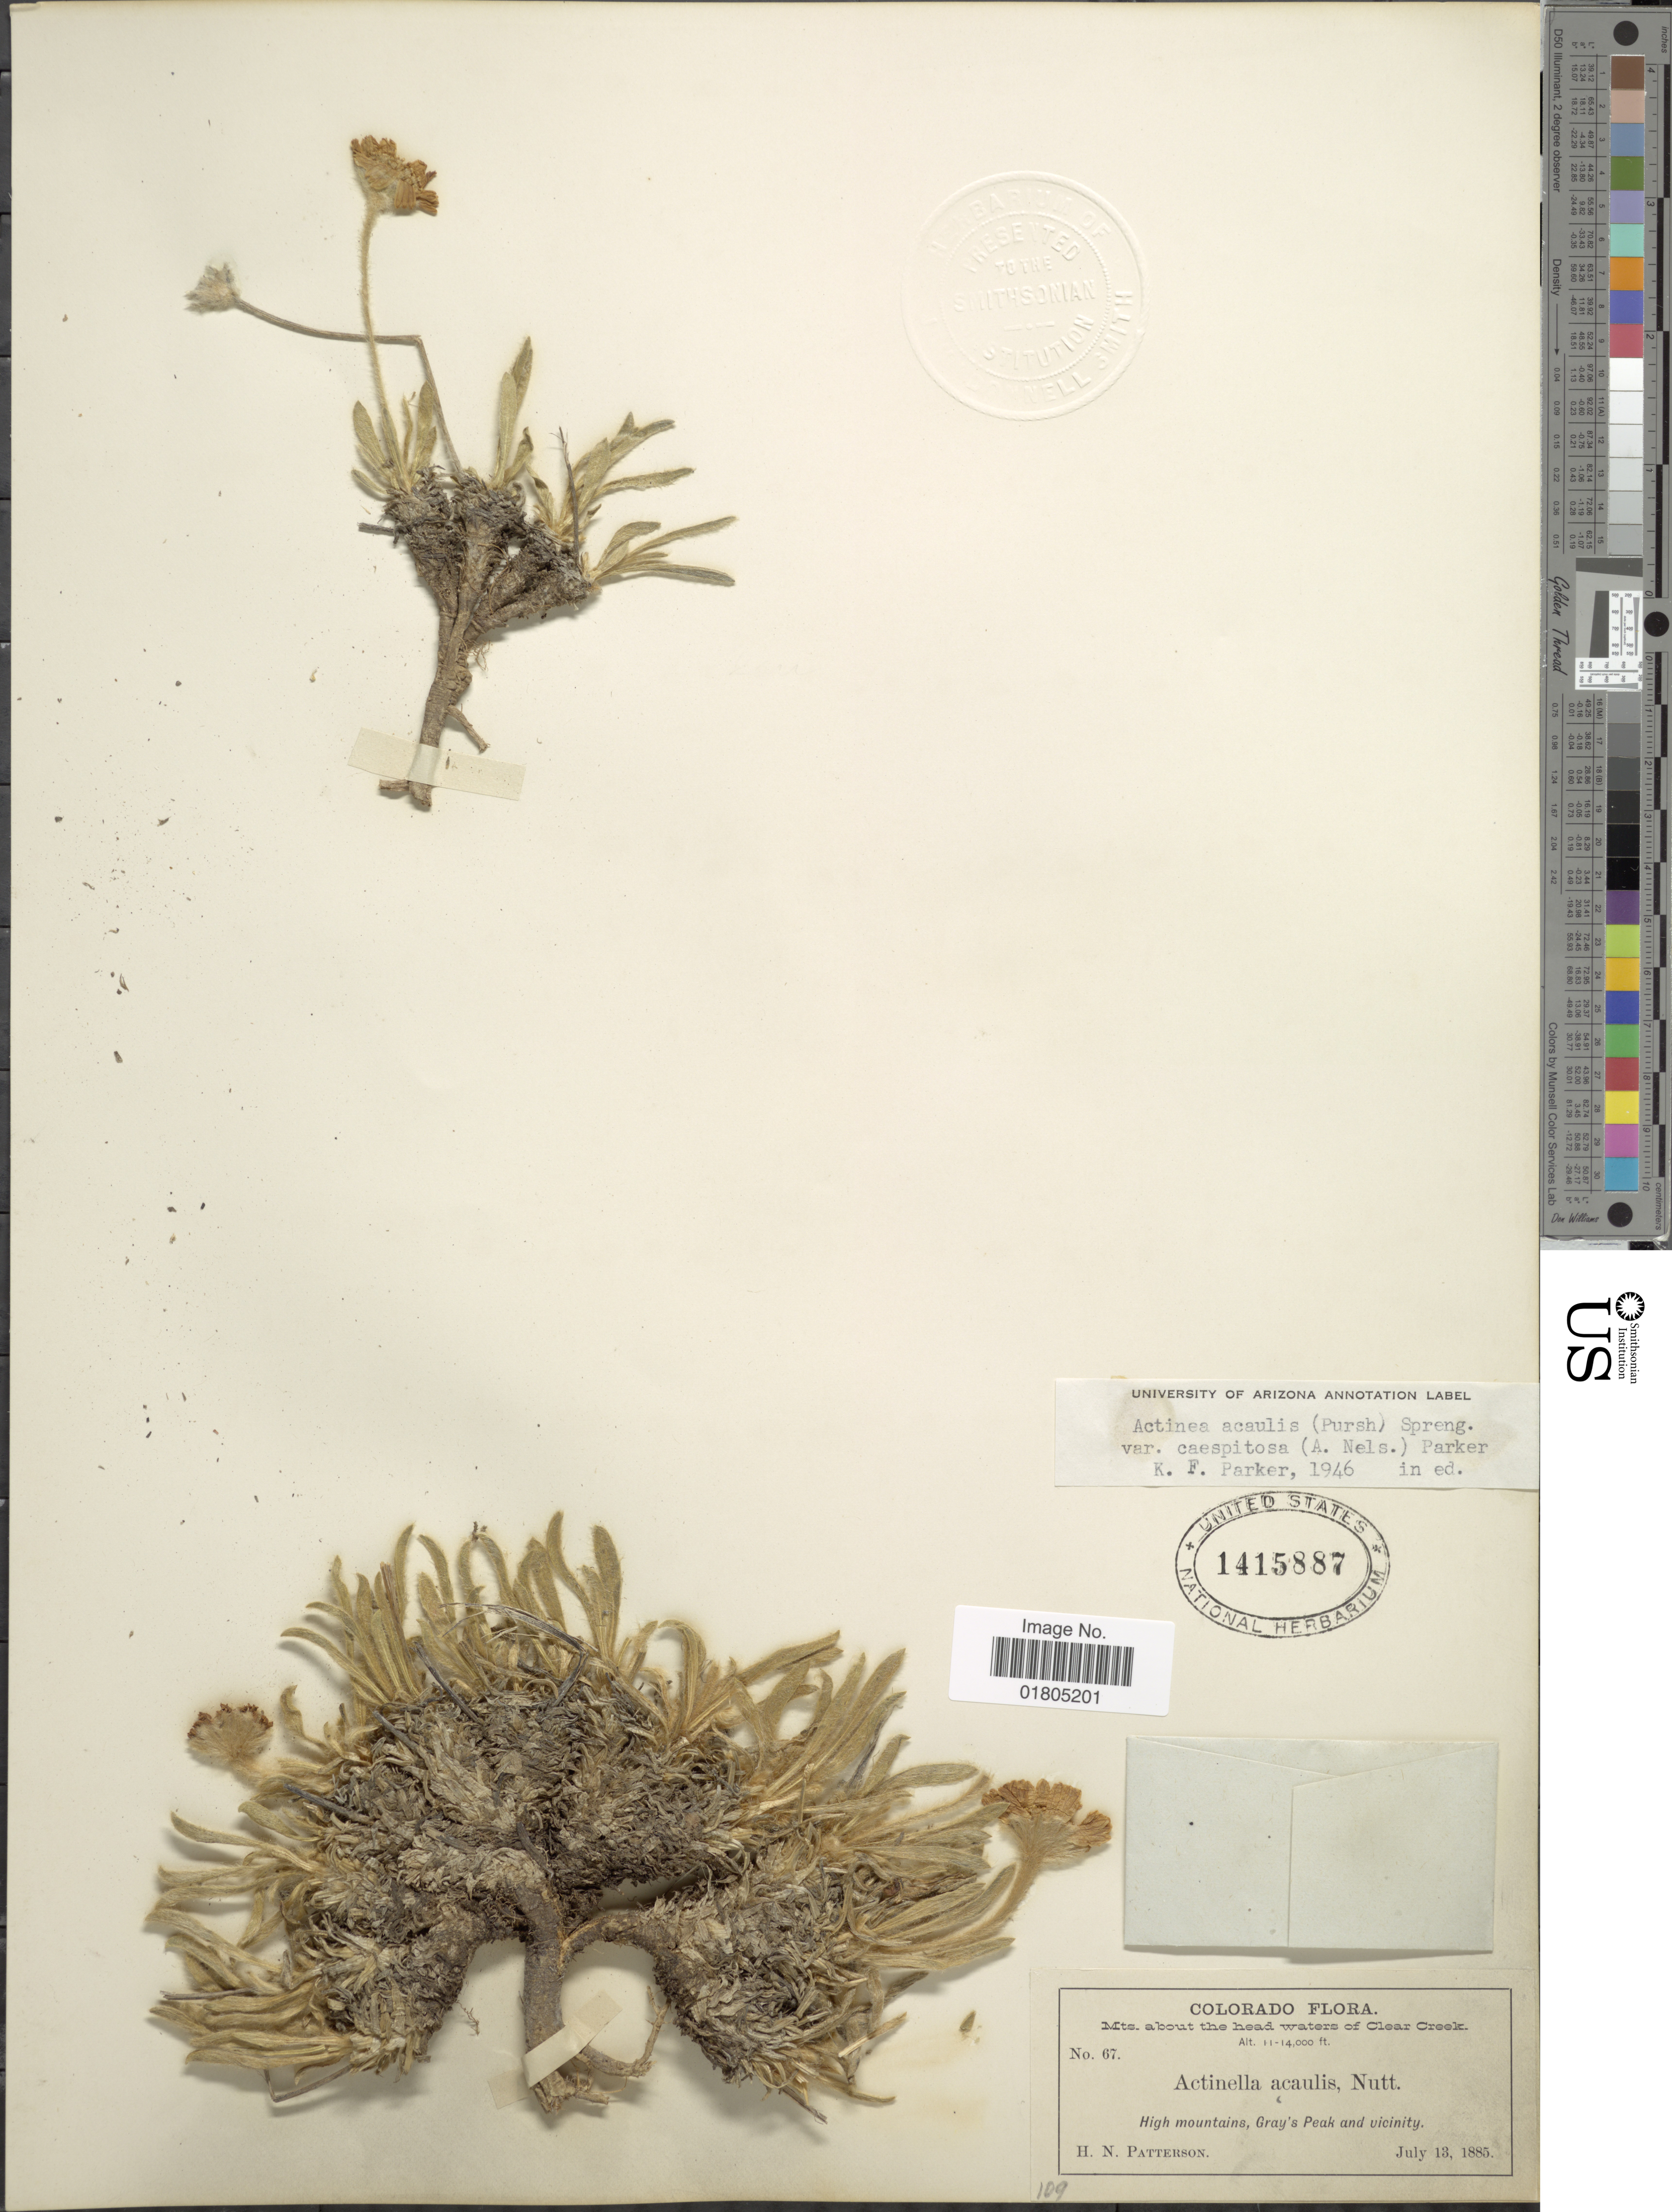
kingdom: Plantae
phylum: Tracheophyta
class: Magnoliopsida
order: Asterales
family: Asteraceae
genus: Actinea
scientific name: Actinea acaulis var. caespitosa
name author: (A. Nelson) K.F. Parker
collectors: H. N. Patterson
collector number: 67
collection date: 1885-07-13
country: United States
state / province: Colorado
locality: Mts. about the head waters of Clear Creek, High Mountains, Gray's and vicinity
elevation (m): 3353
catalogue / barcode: US 1415887